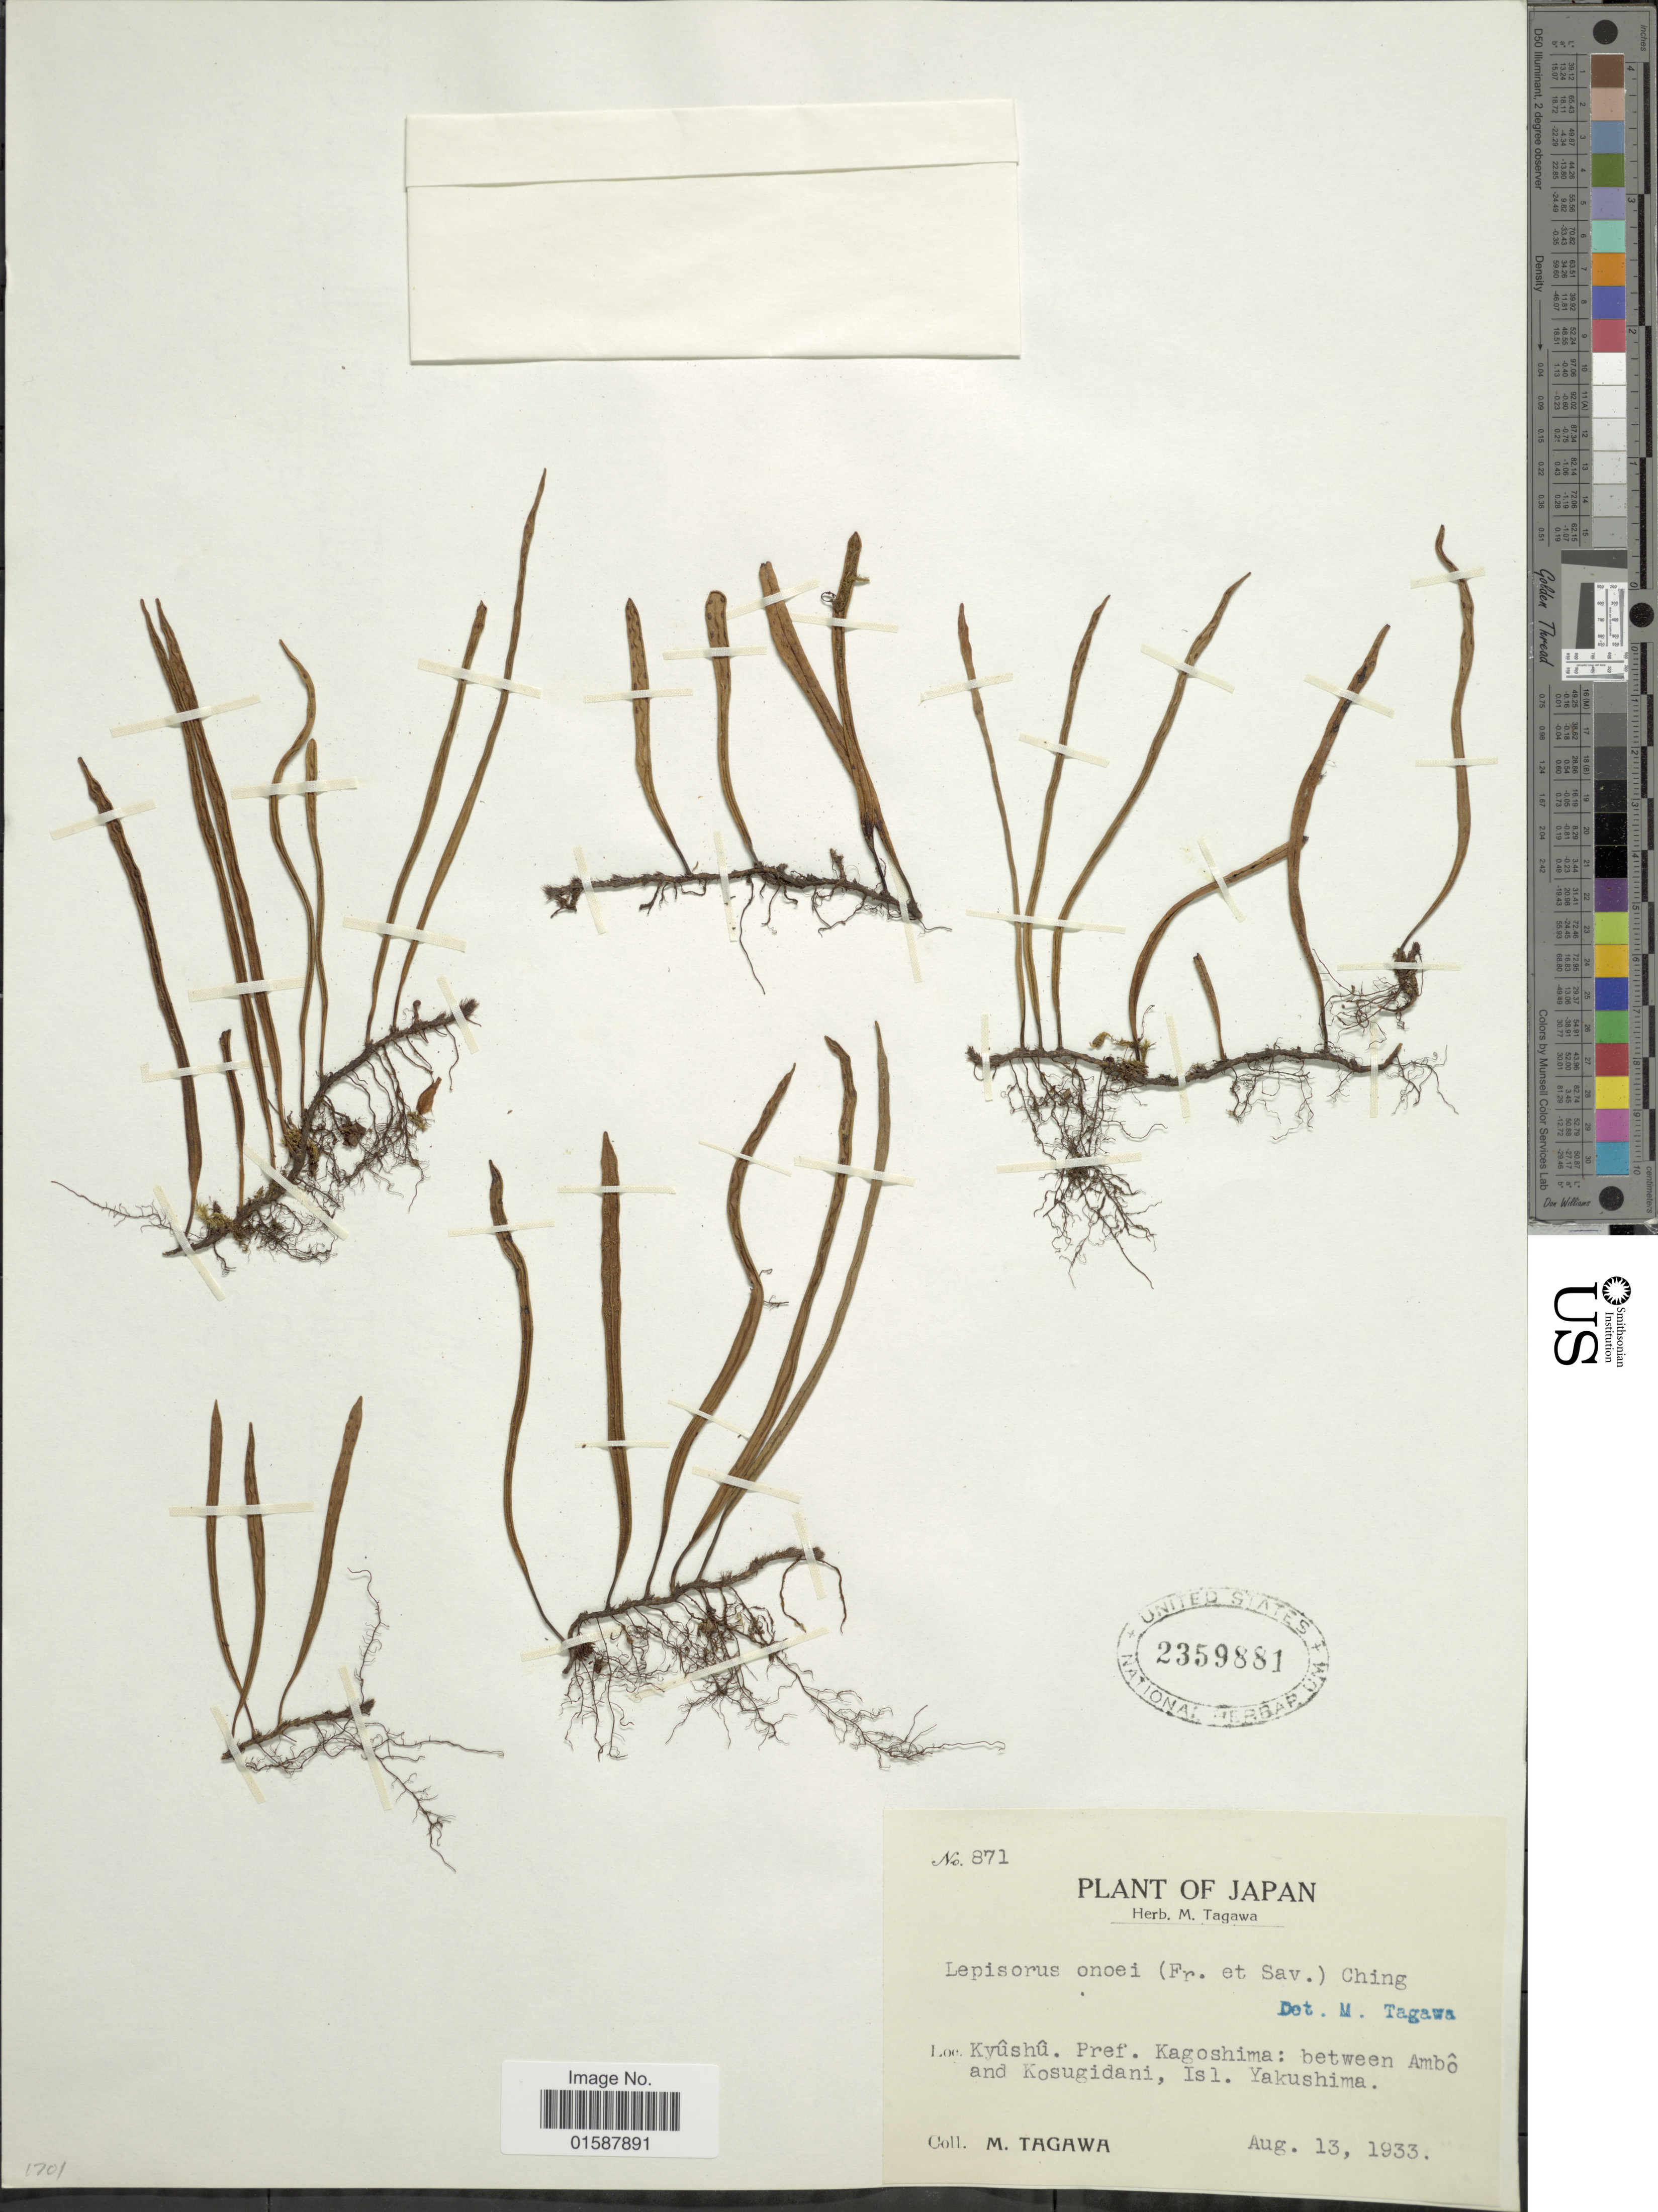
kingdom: Plantae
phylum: Tracheophyta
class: Polypodiopsida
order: Polypodiales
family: Polypodiaceae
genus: Lepisorus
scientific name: Lepisorus onoei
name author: Ching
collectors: M. Tagawa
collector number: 871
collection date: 1933-08-13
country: Japan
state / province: Kagosima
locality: Kyûshû. Pref. Kagoshima: between Ambô and Kosugidani, Isl. Yakushima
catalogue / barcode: US 2359881